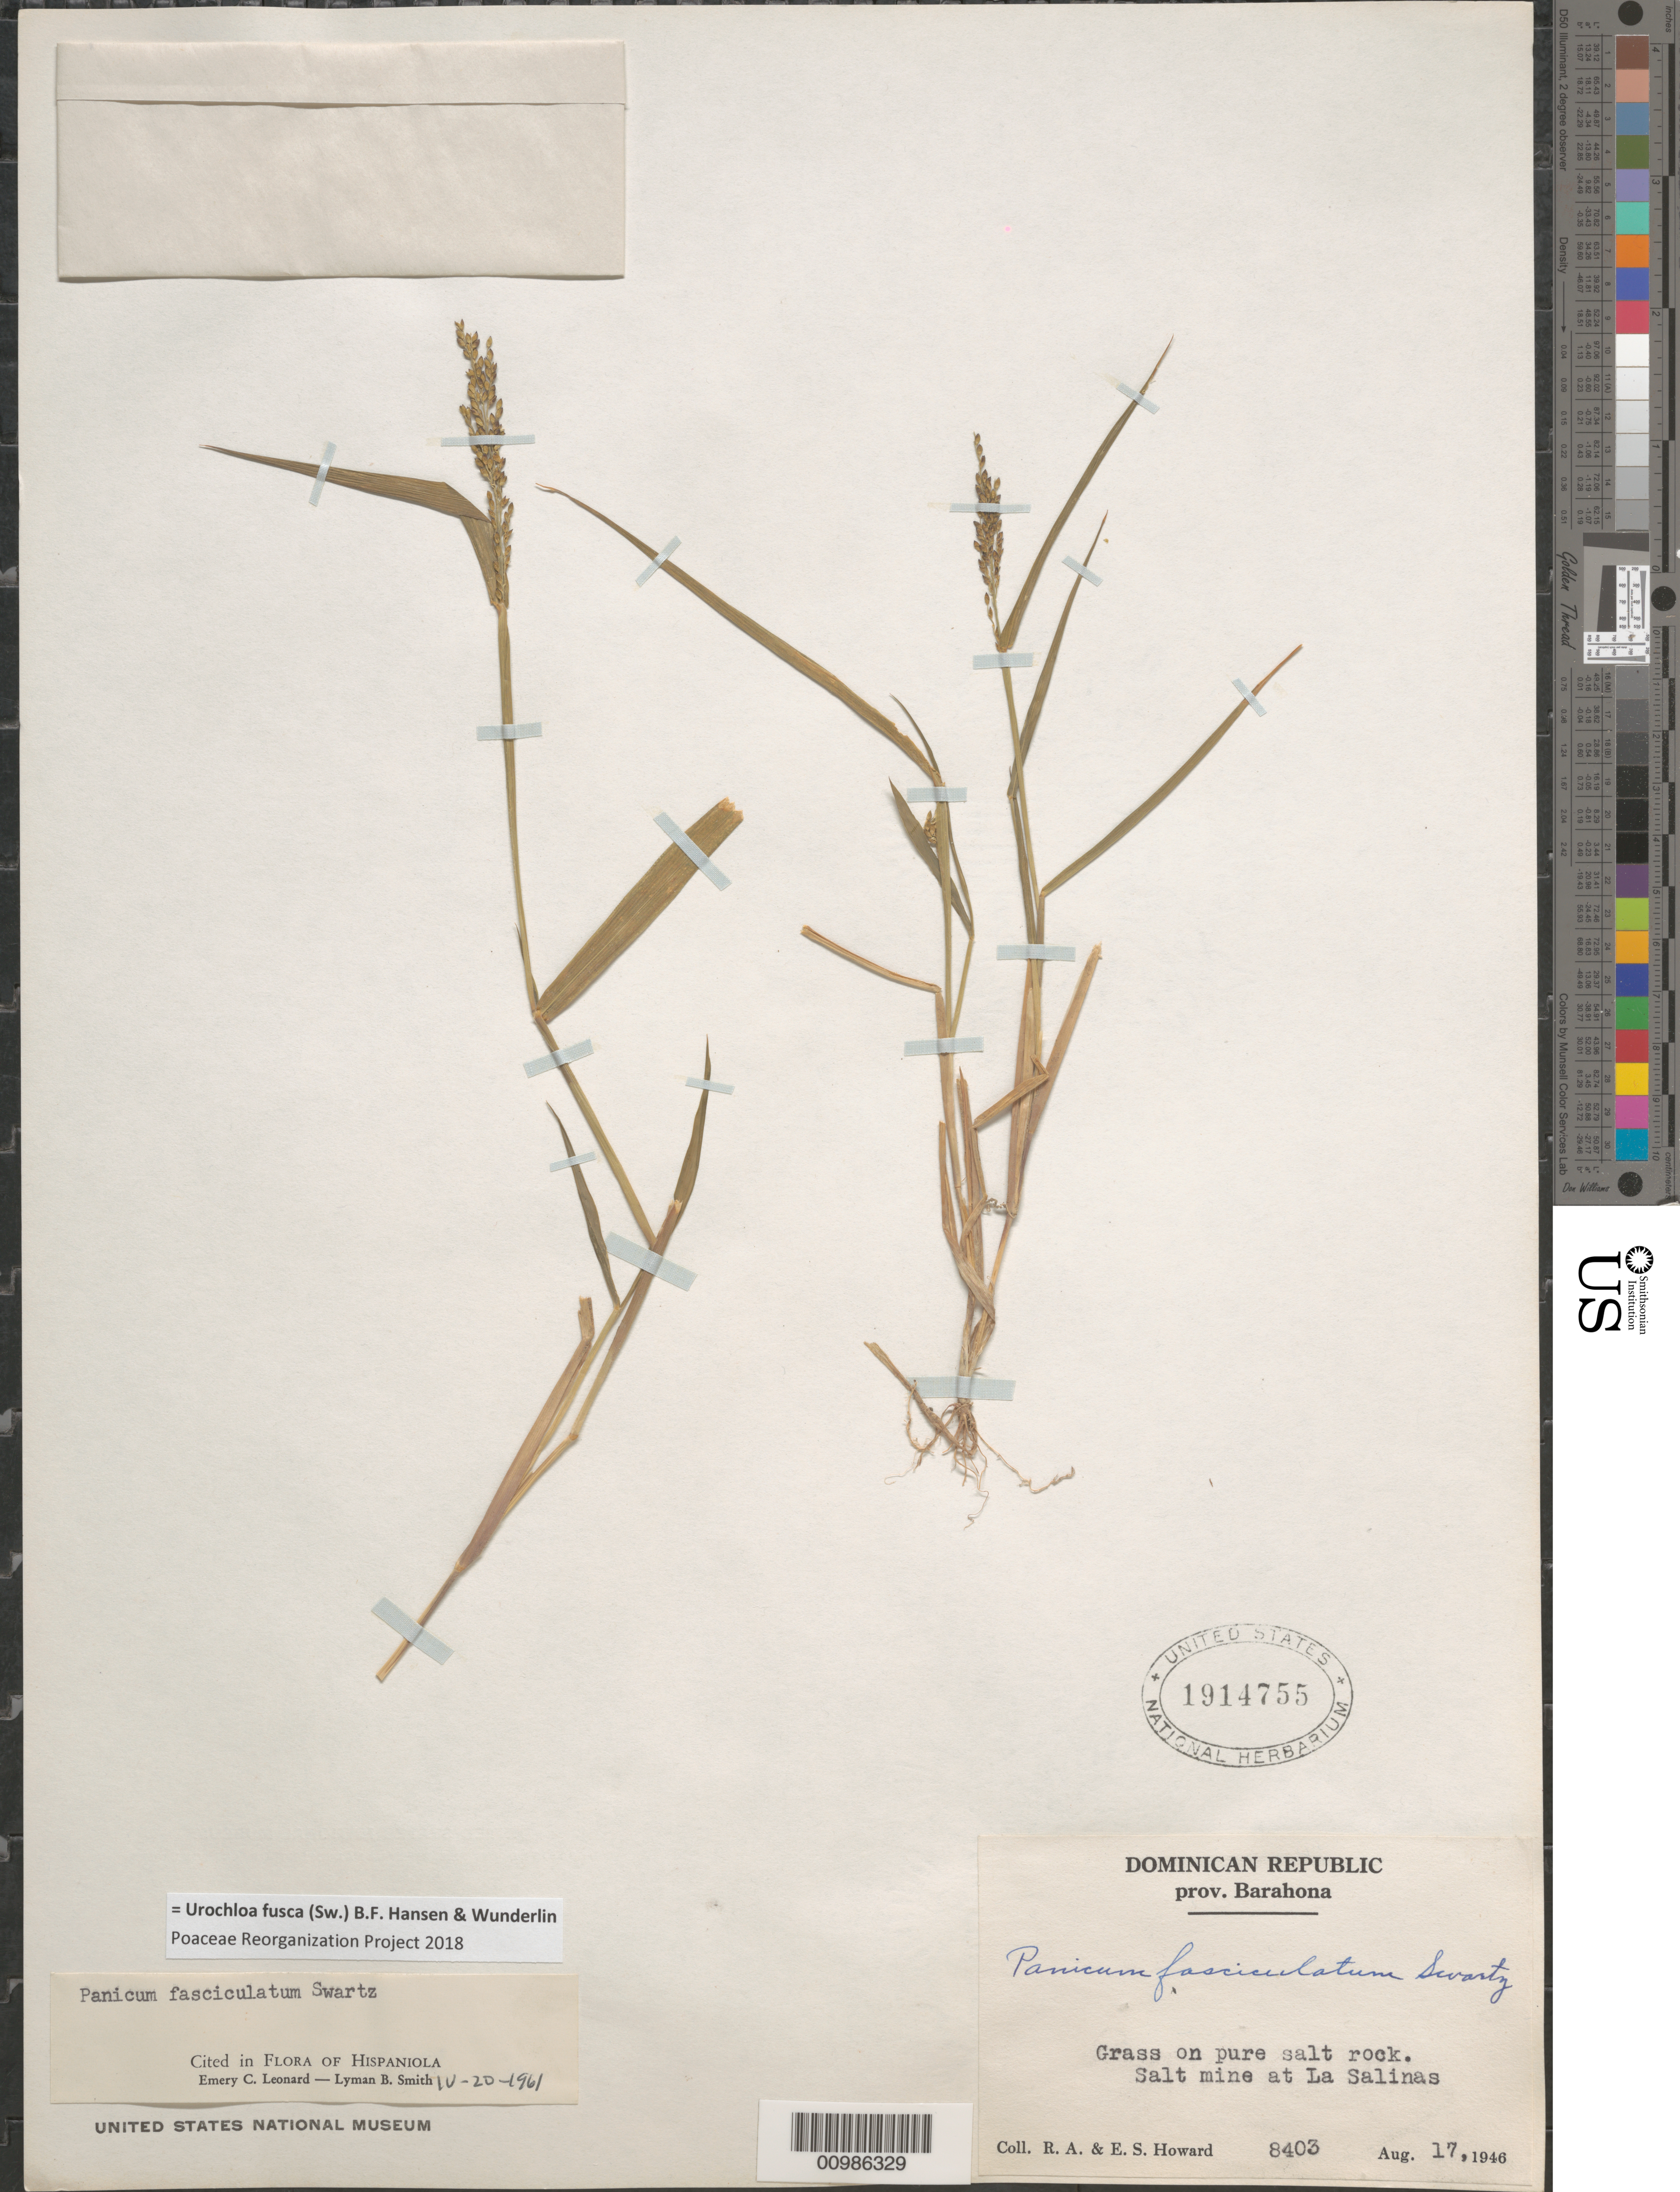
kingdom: Plantae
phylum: Tracheophyta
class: Liliopsida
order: Poales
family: Poaceae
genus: Brachiaria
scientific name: Brachiaria fasciculata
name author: (Sw.) Parodi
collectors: R. A. Howard & E. S. Howard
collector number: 8403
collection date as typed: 17 Aug 1946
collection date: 1946-08-17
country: Dominican Republic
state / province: Barahona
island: Hispaniola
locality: La Salinas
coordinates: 0 N, 0 E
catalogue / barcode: US 1914755